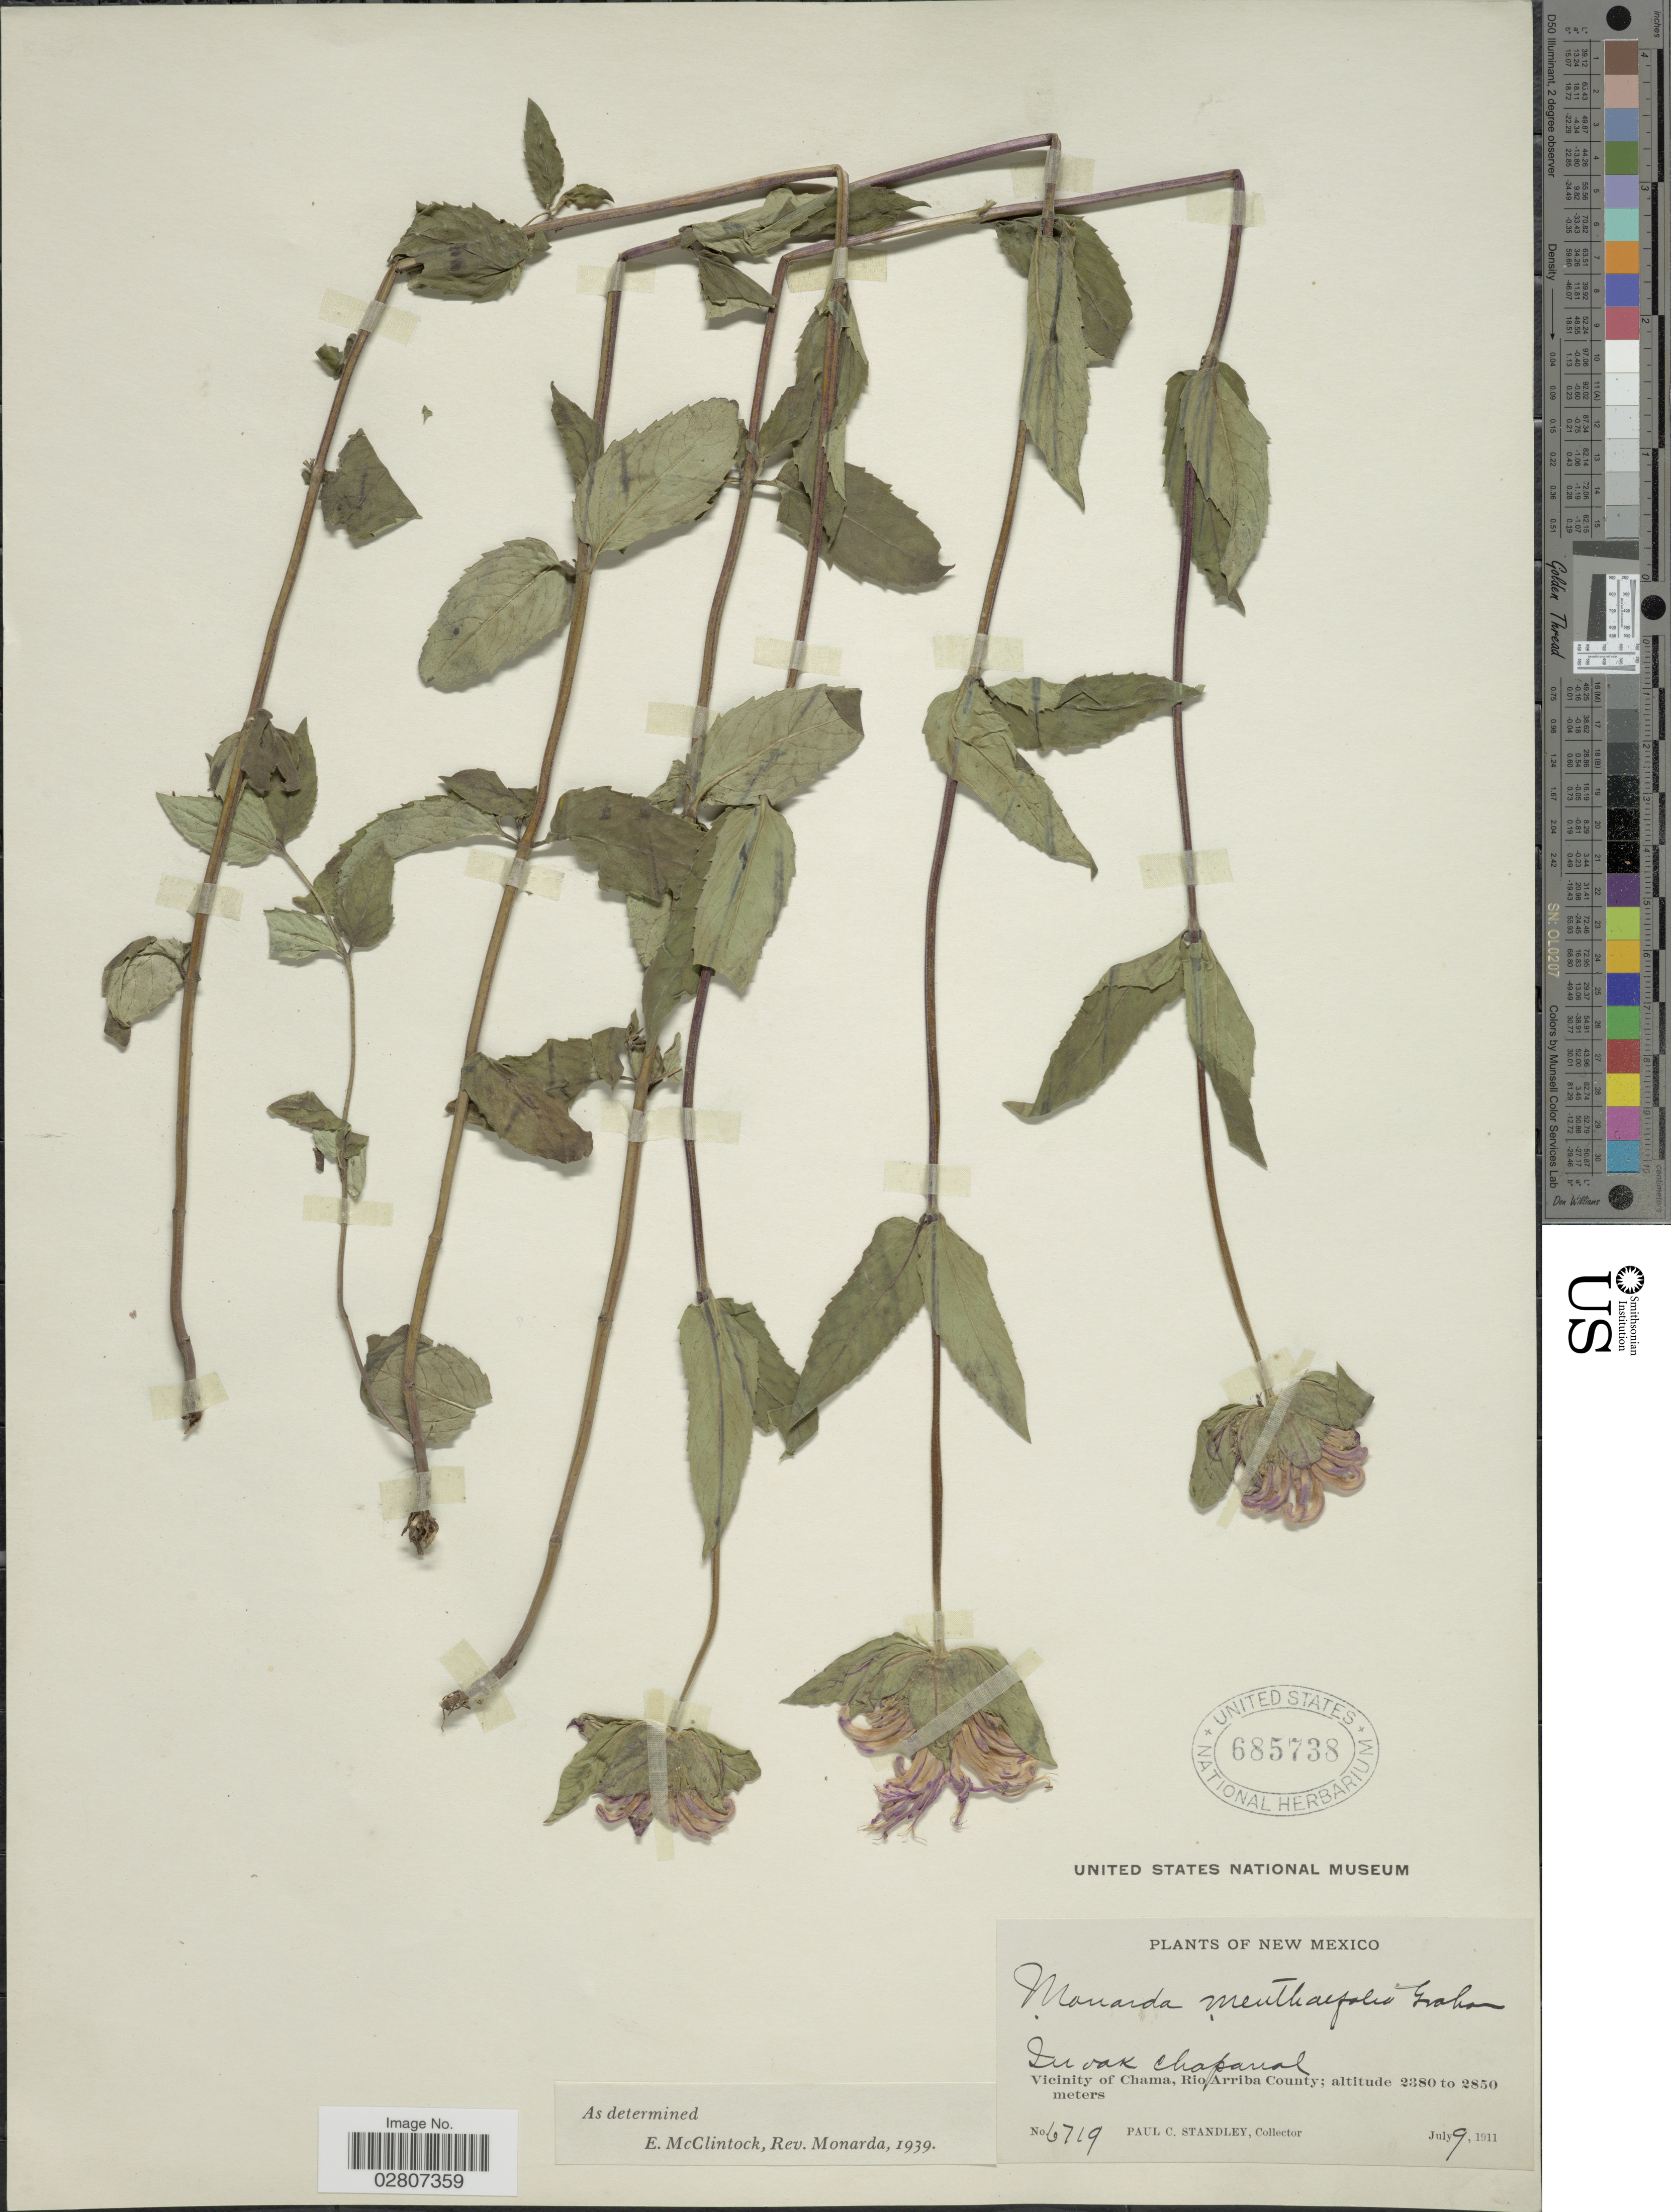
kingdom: Plantae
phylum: Tracheophyta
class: Magnoliopsida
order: Lamiales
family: Lamiaceae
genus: Monarda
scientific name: Monarda fistulosa var. mollis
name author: (L.) L.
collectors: P. C. Standley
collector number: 6719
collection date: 1911-07-09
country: United States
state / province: New Mexico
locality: In oak chaparral. Vicinity of Chama, Rio Arriba County.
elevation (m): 2380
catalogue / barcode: US 685738